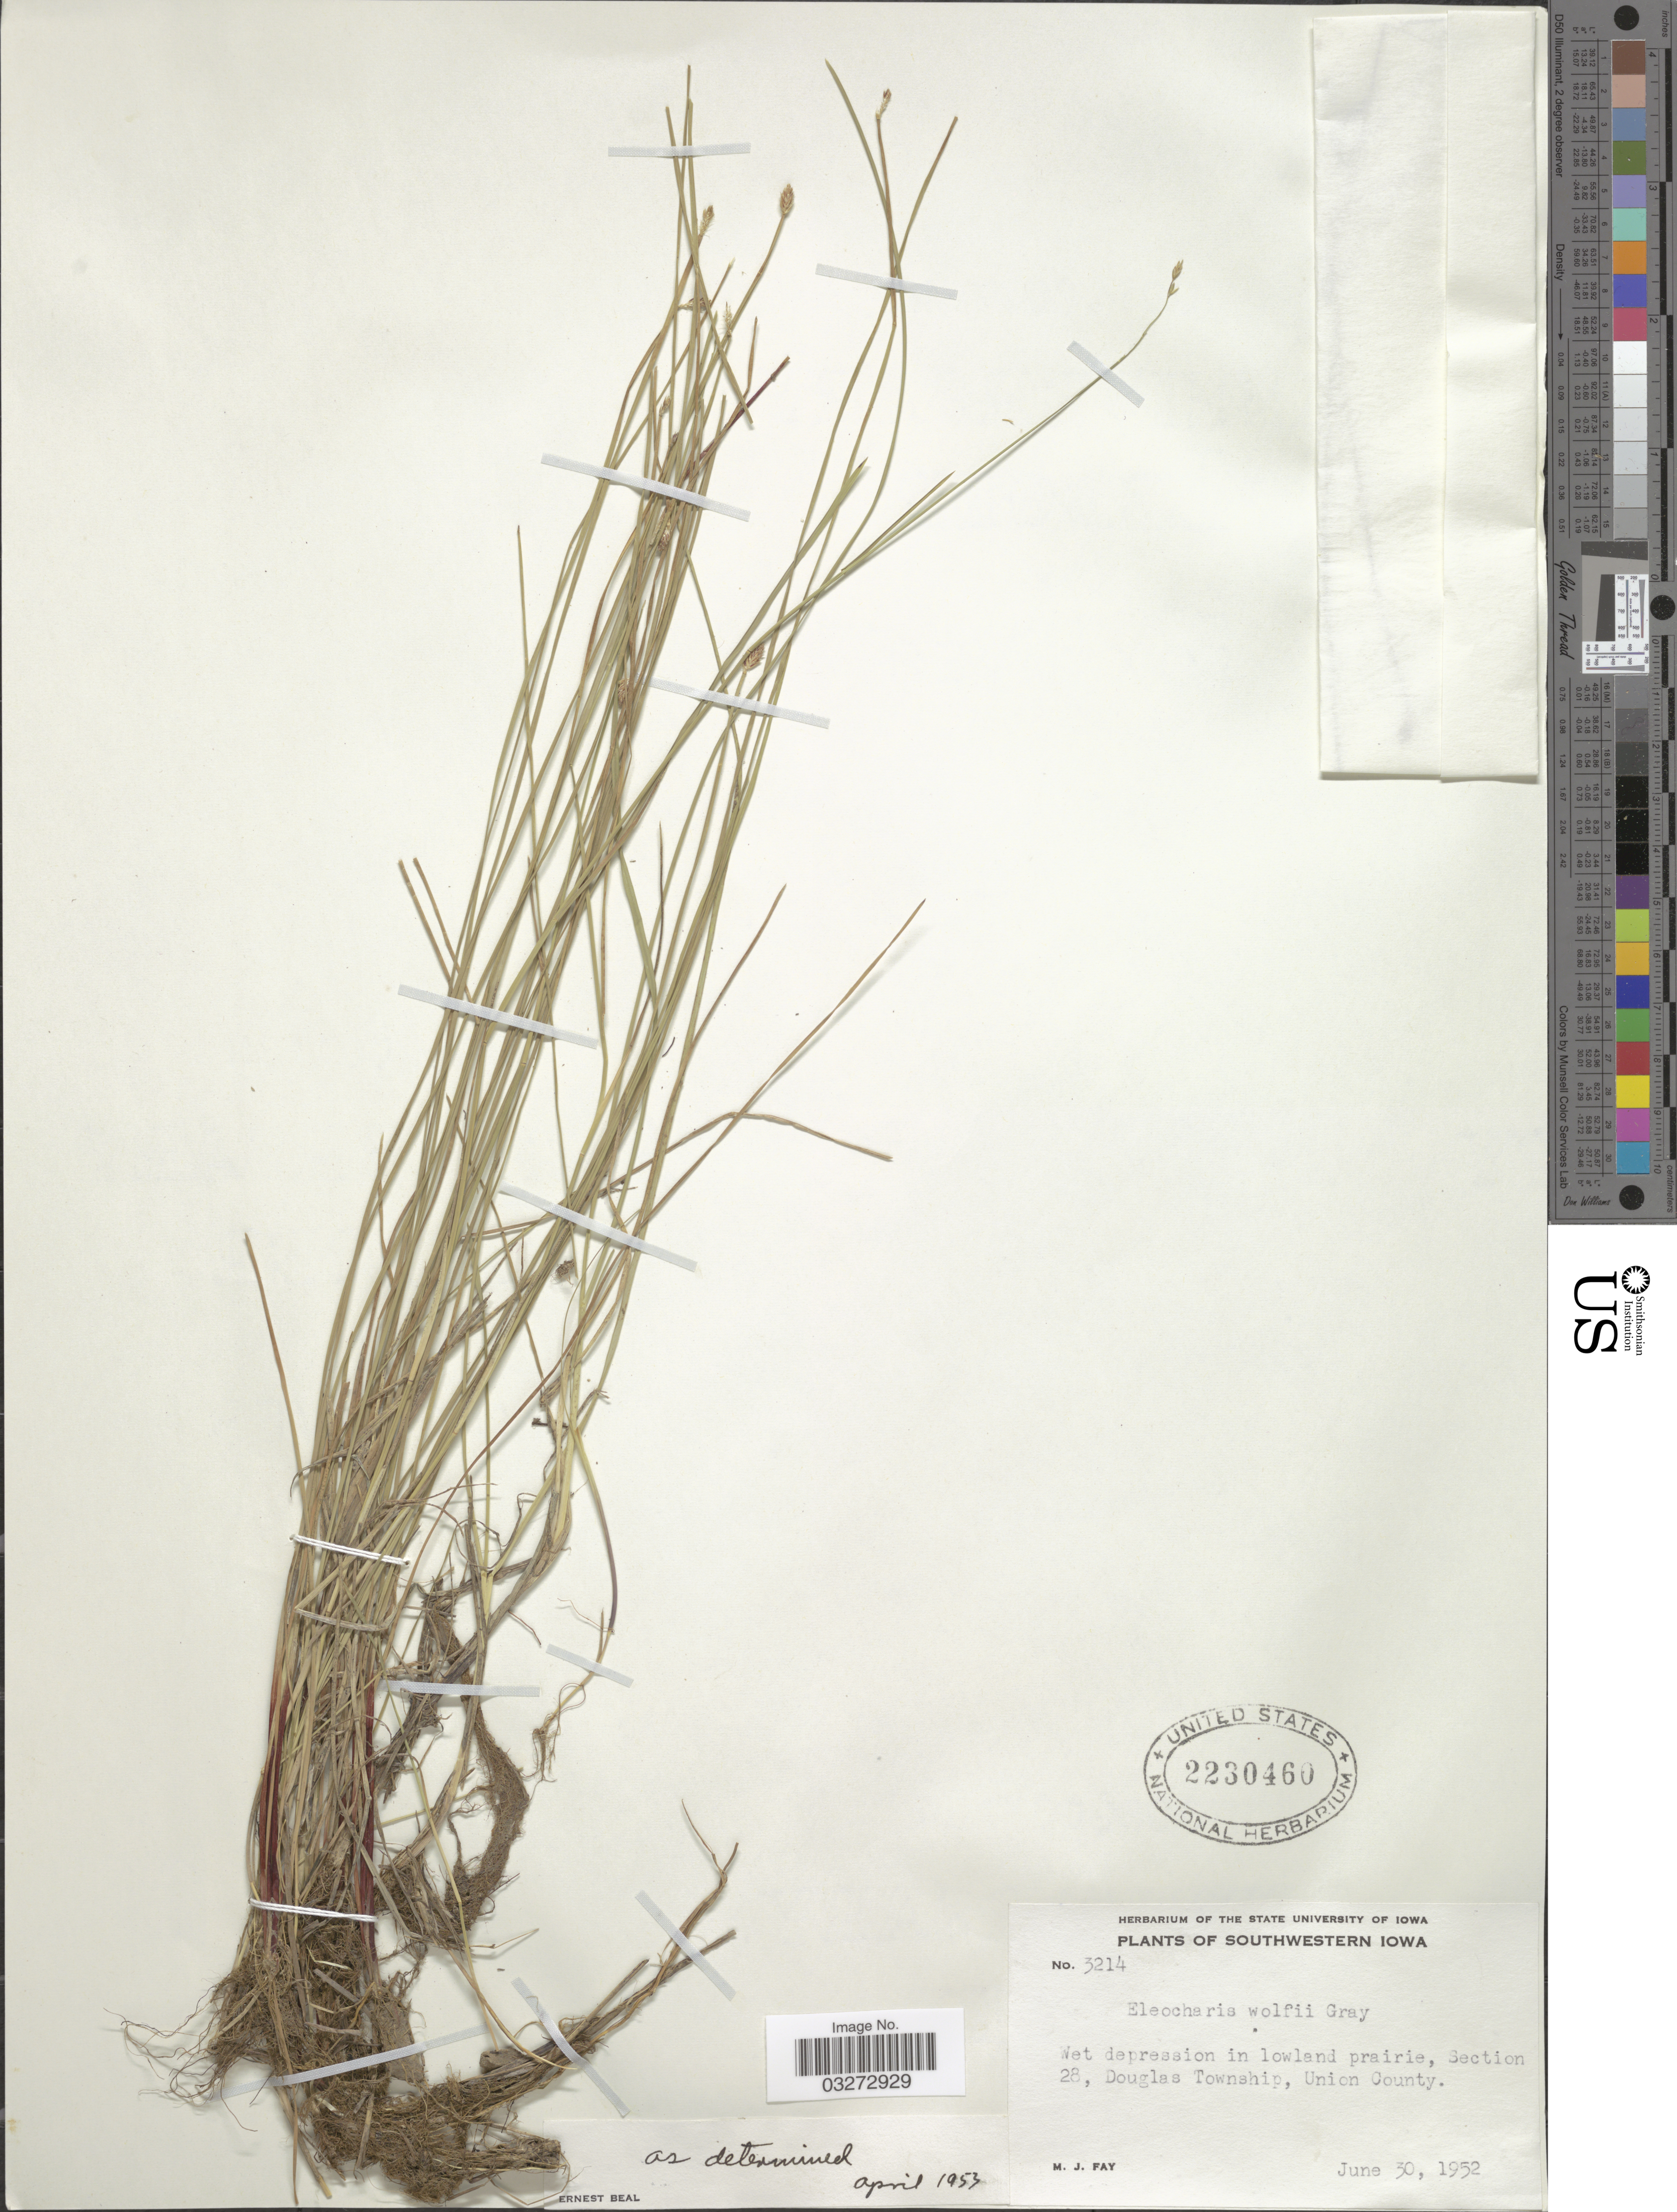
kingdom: Plantae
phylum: Tracheophyta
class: Liliopsida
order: Poales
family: Cyperaceae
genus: Eleocharis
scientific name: Eleocharis wolfii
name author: (A. Gray) A. Gray ex Britton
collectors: M. Fay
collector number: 3214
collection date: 1952-06-30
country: United States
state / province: Iowa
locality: Southwestern Iowa. Section 28, Douglas Township, Union County.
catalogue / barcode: US 2230460